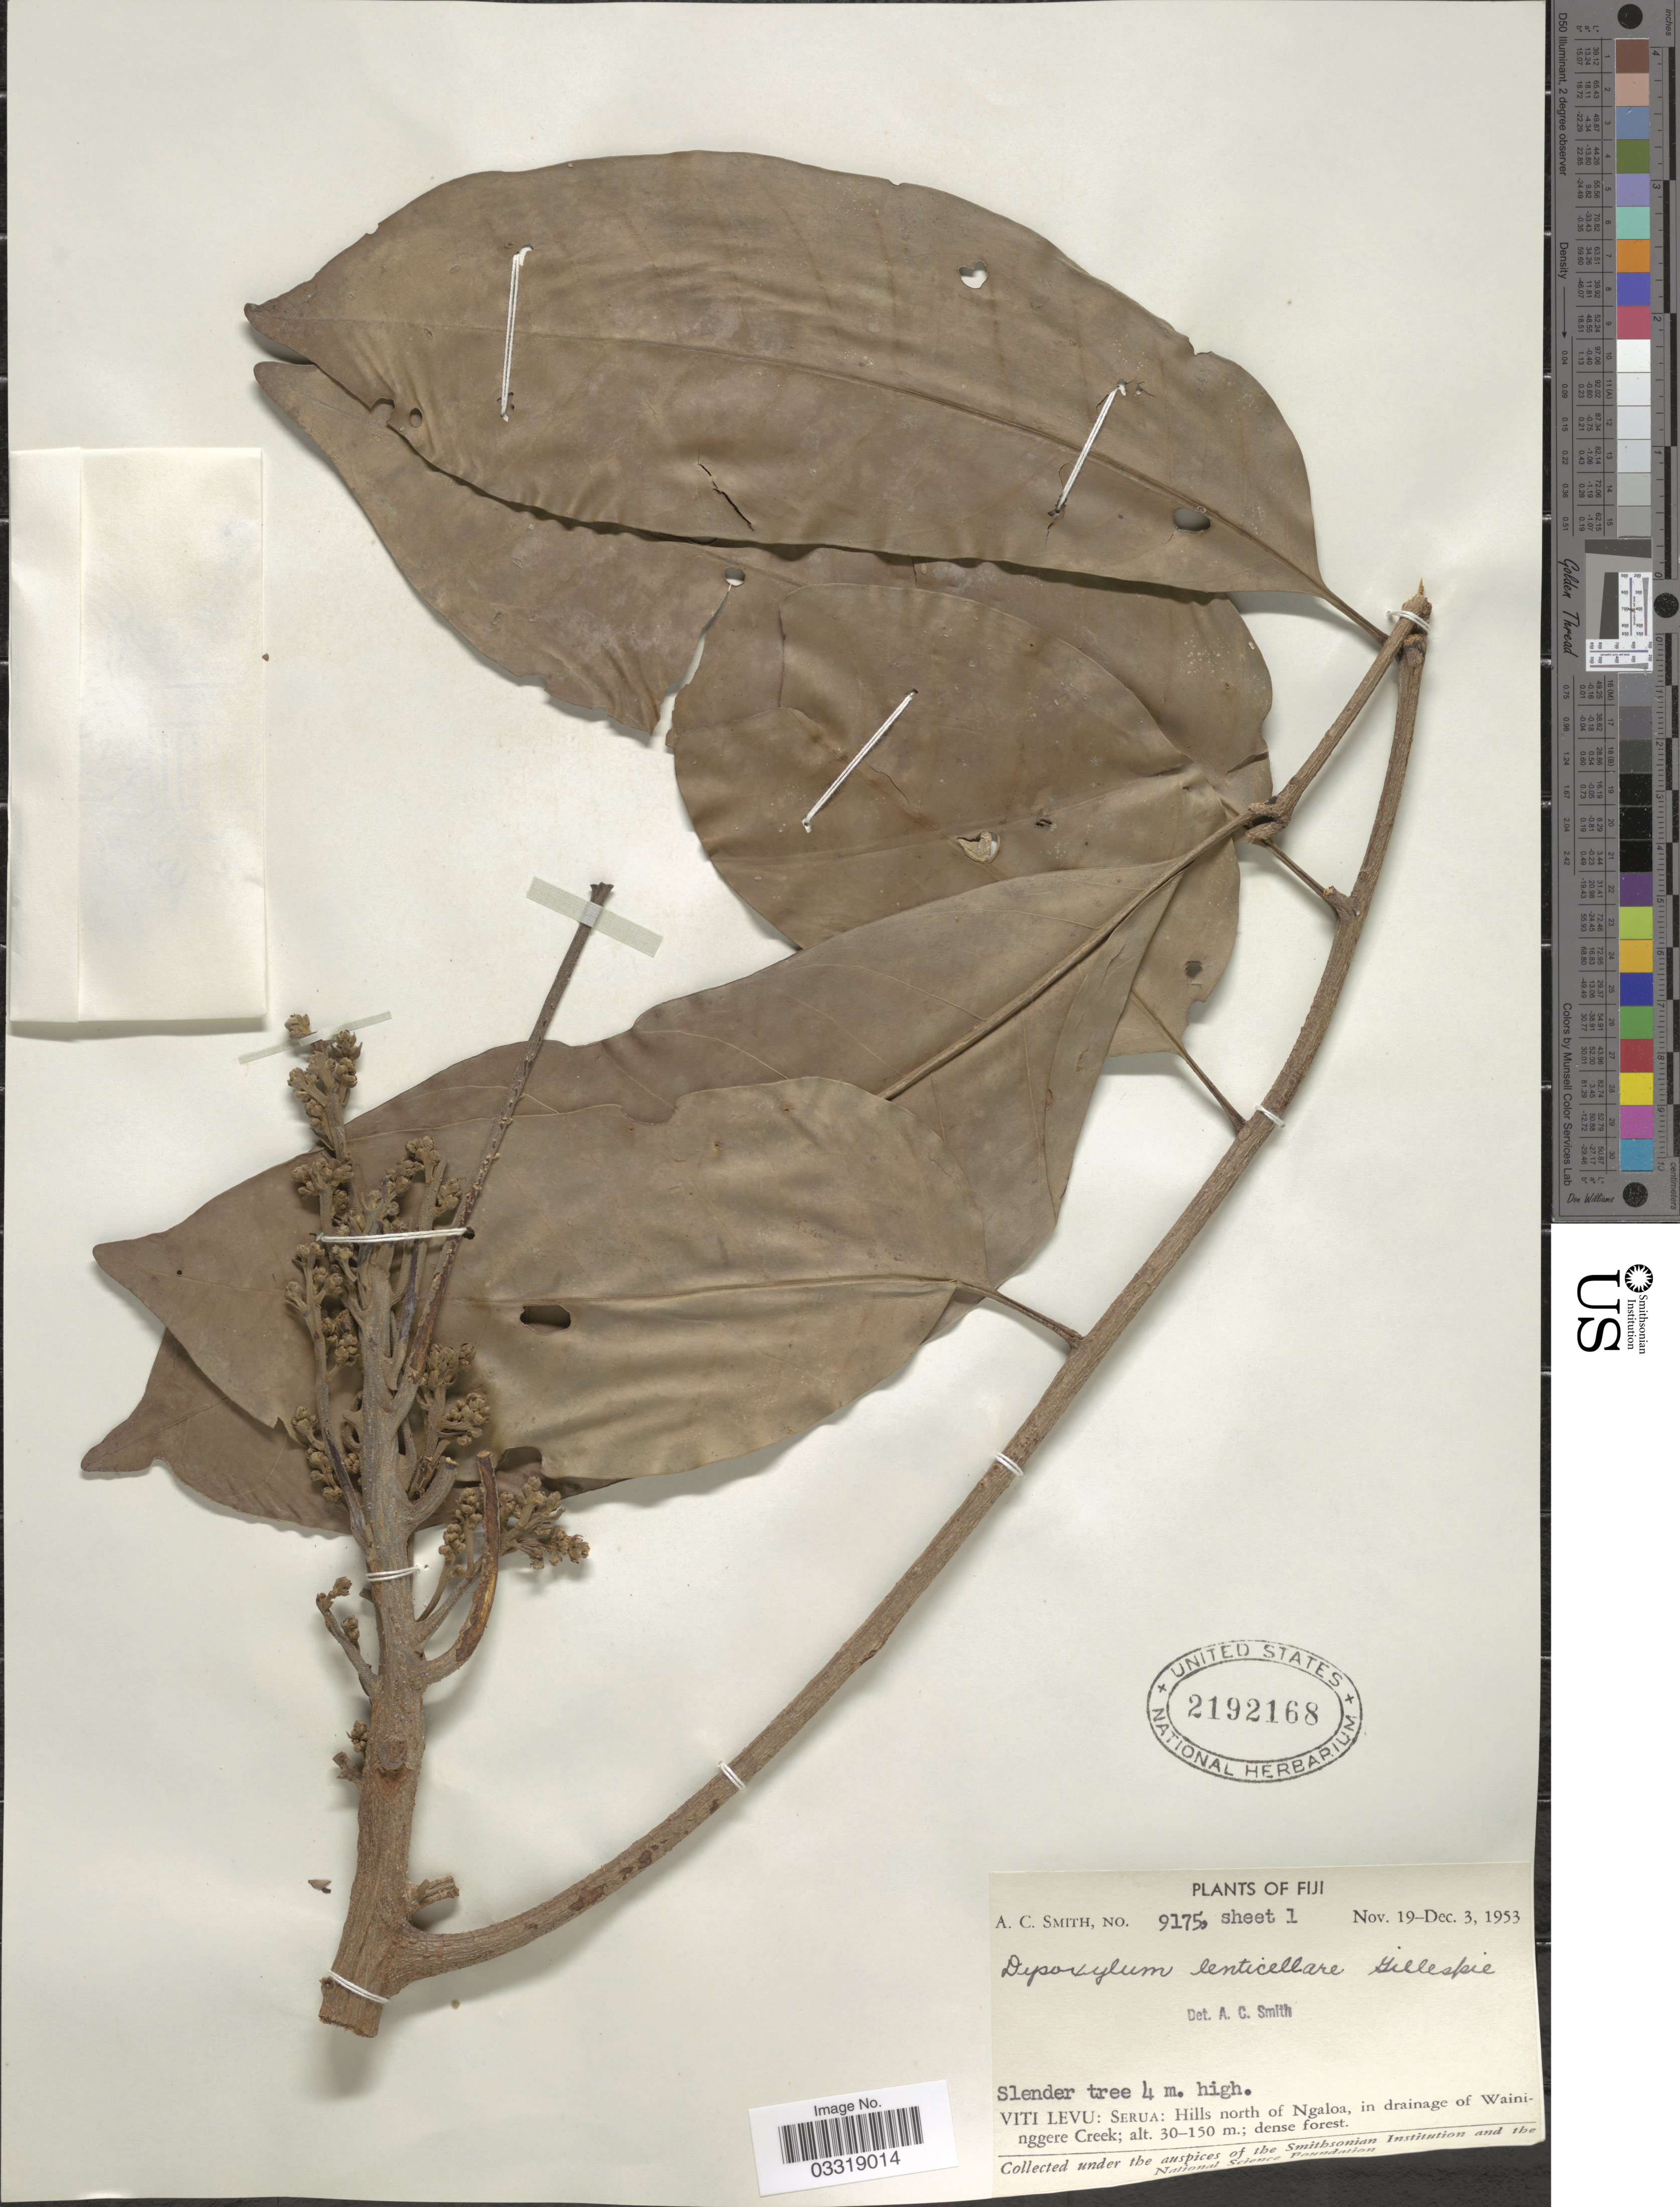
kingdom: Plantae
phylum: Tracheophyta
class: Magnoliopsida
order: Sapindales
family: Meliaceae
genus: Didymocheton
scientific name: Didymocheton lenticellaris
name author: (Gillespie) Harms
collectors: A. C. Smith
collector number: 9175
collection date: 1953-11-19/1953-12-03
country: Fiji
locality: Viti Levu: Serua: Hills north of Ngaloa, in drainage of Waininggere Creek.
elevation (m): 30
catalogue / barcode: US 2192168